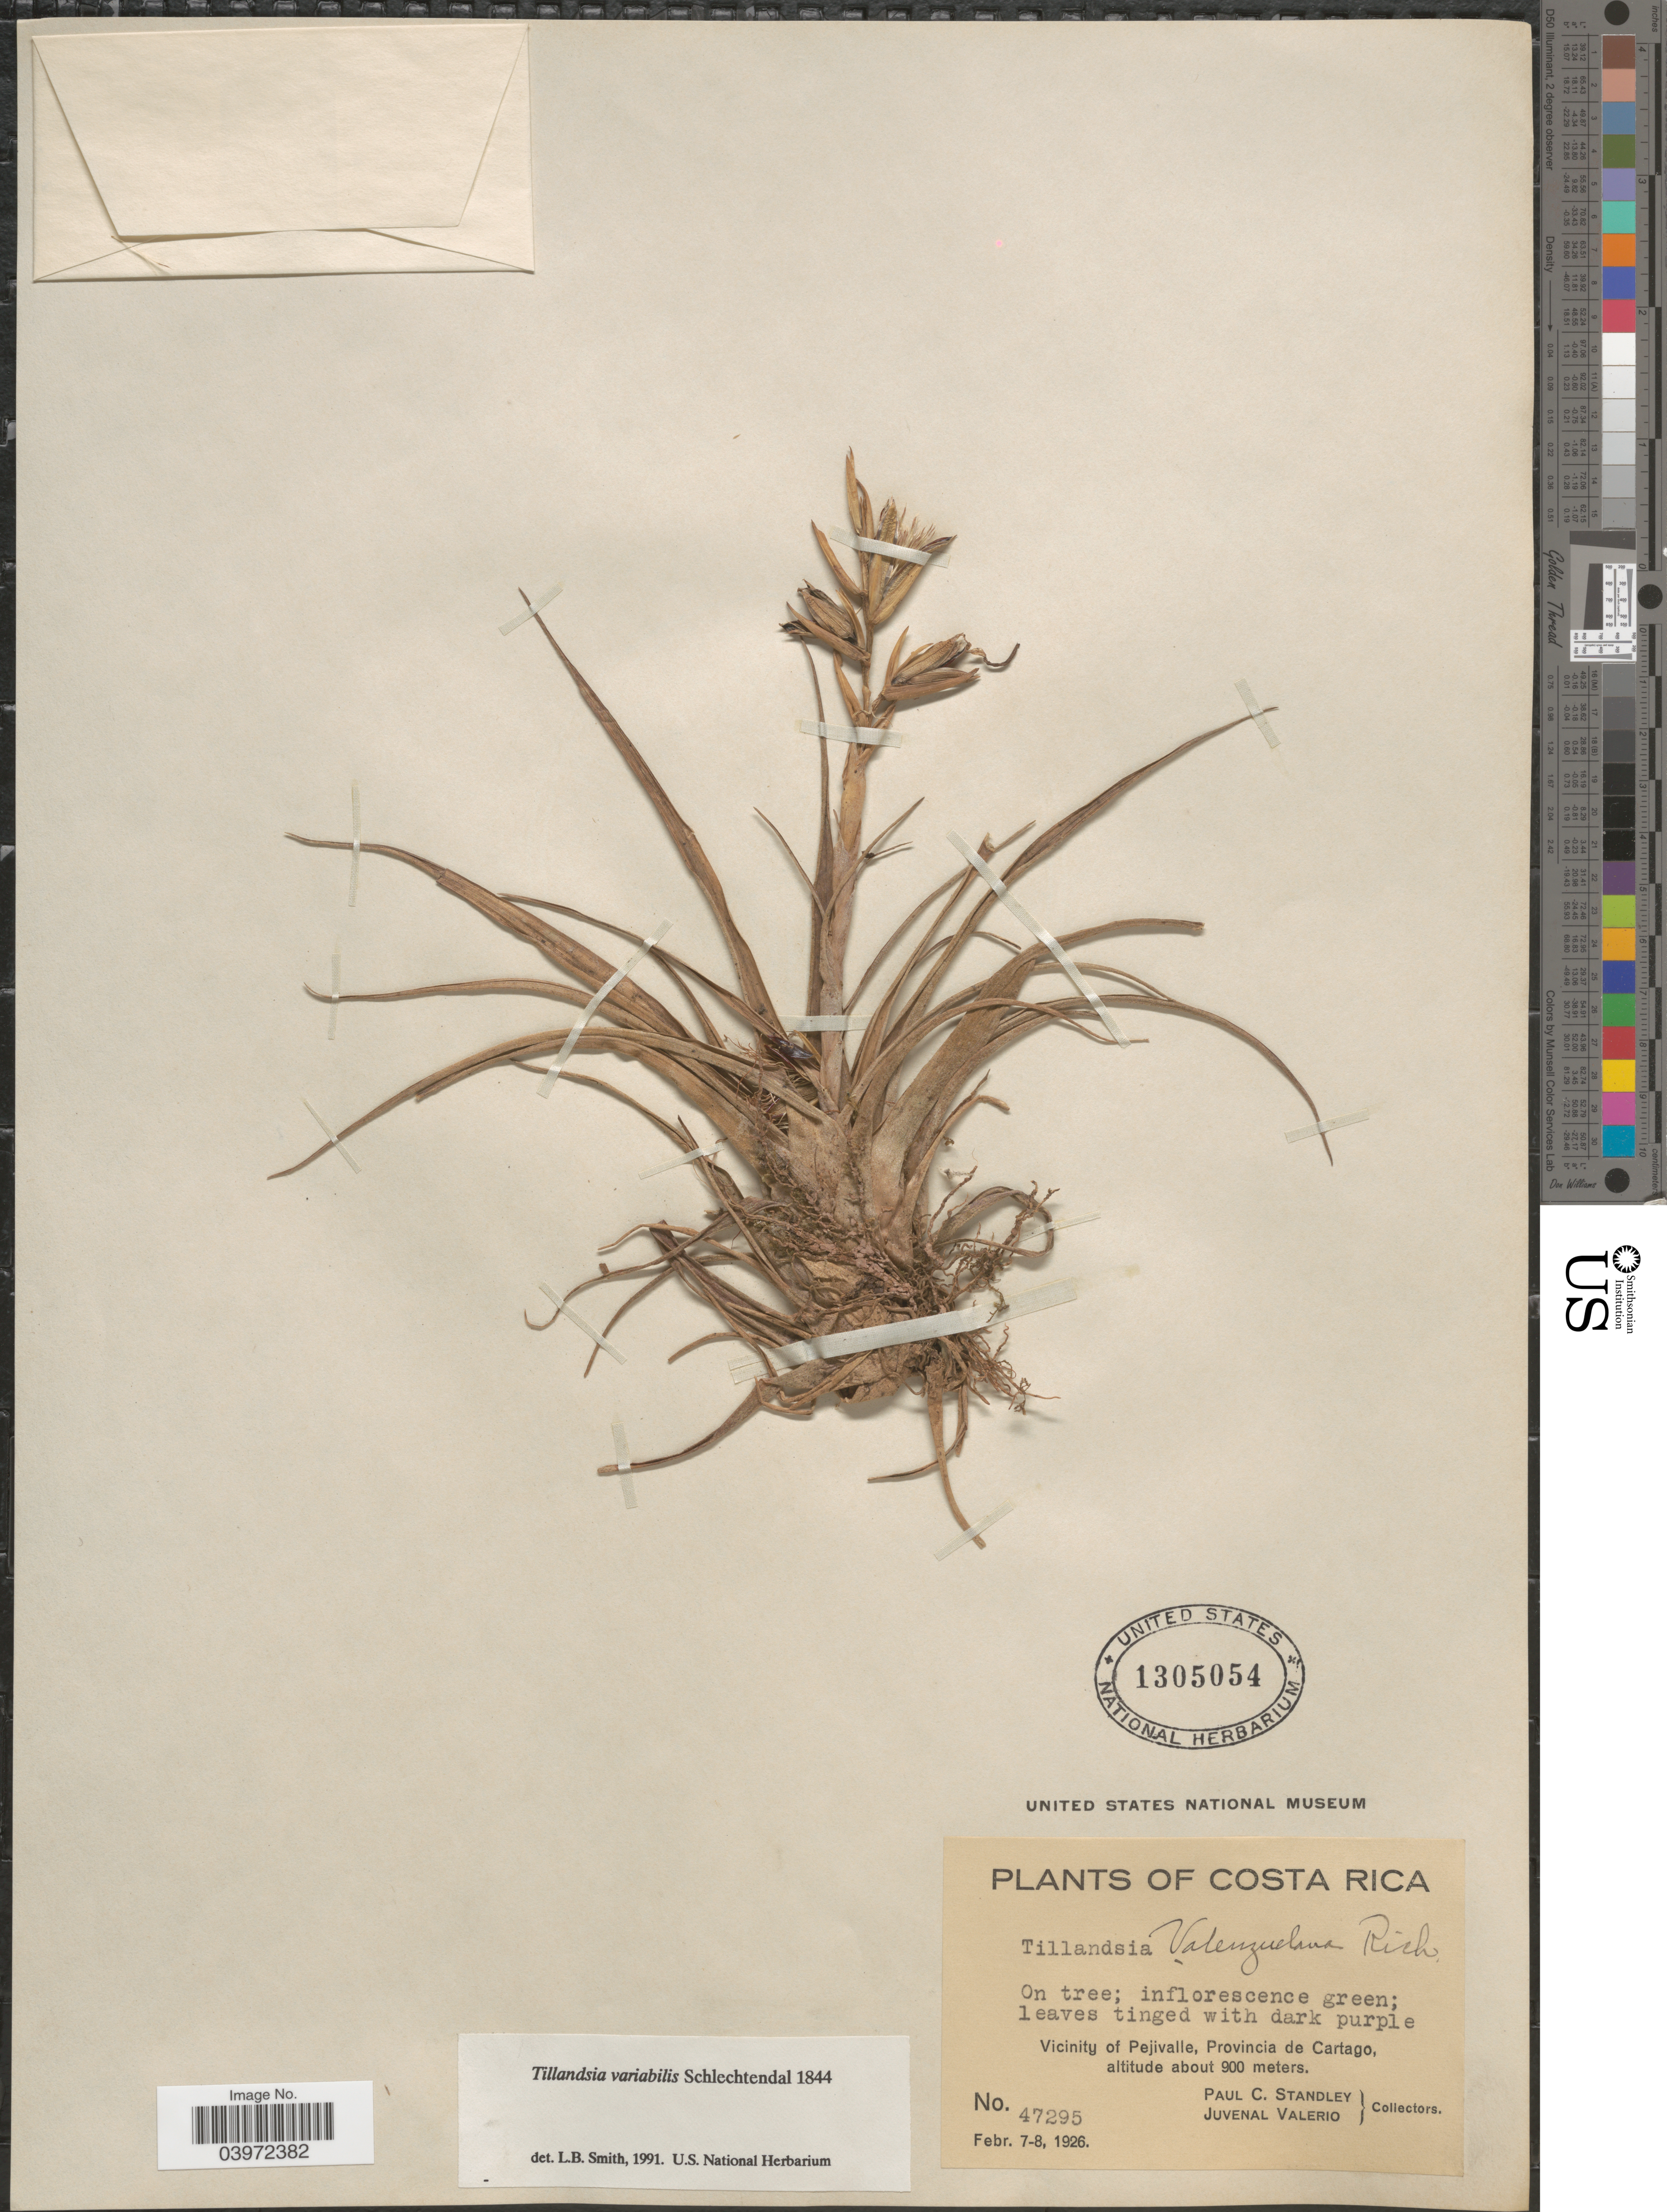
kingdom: Plantae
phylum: Tracheophyta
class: Liliopsida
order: Poales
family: Bromeliaceae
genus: Tillandsia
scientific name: Tillandsia variabilis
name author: Schltdl.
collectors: P. C. Standley & J. Valerio R.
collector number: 47295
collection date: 1926-02-07/1926-02-08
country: Costa Rica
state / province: Cartago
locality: Vicinity of Pejivalle.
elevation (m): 900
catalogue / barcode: US 1305054